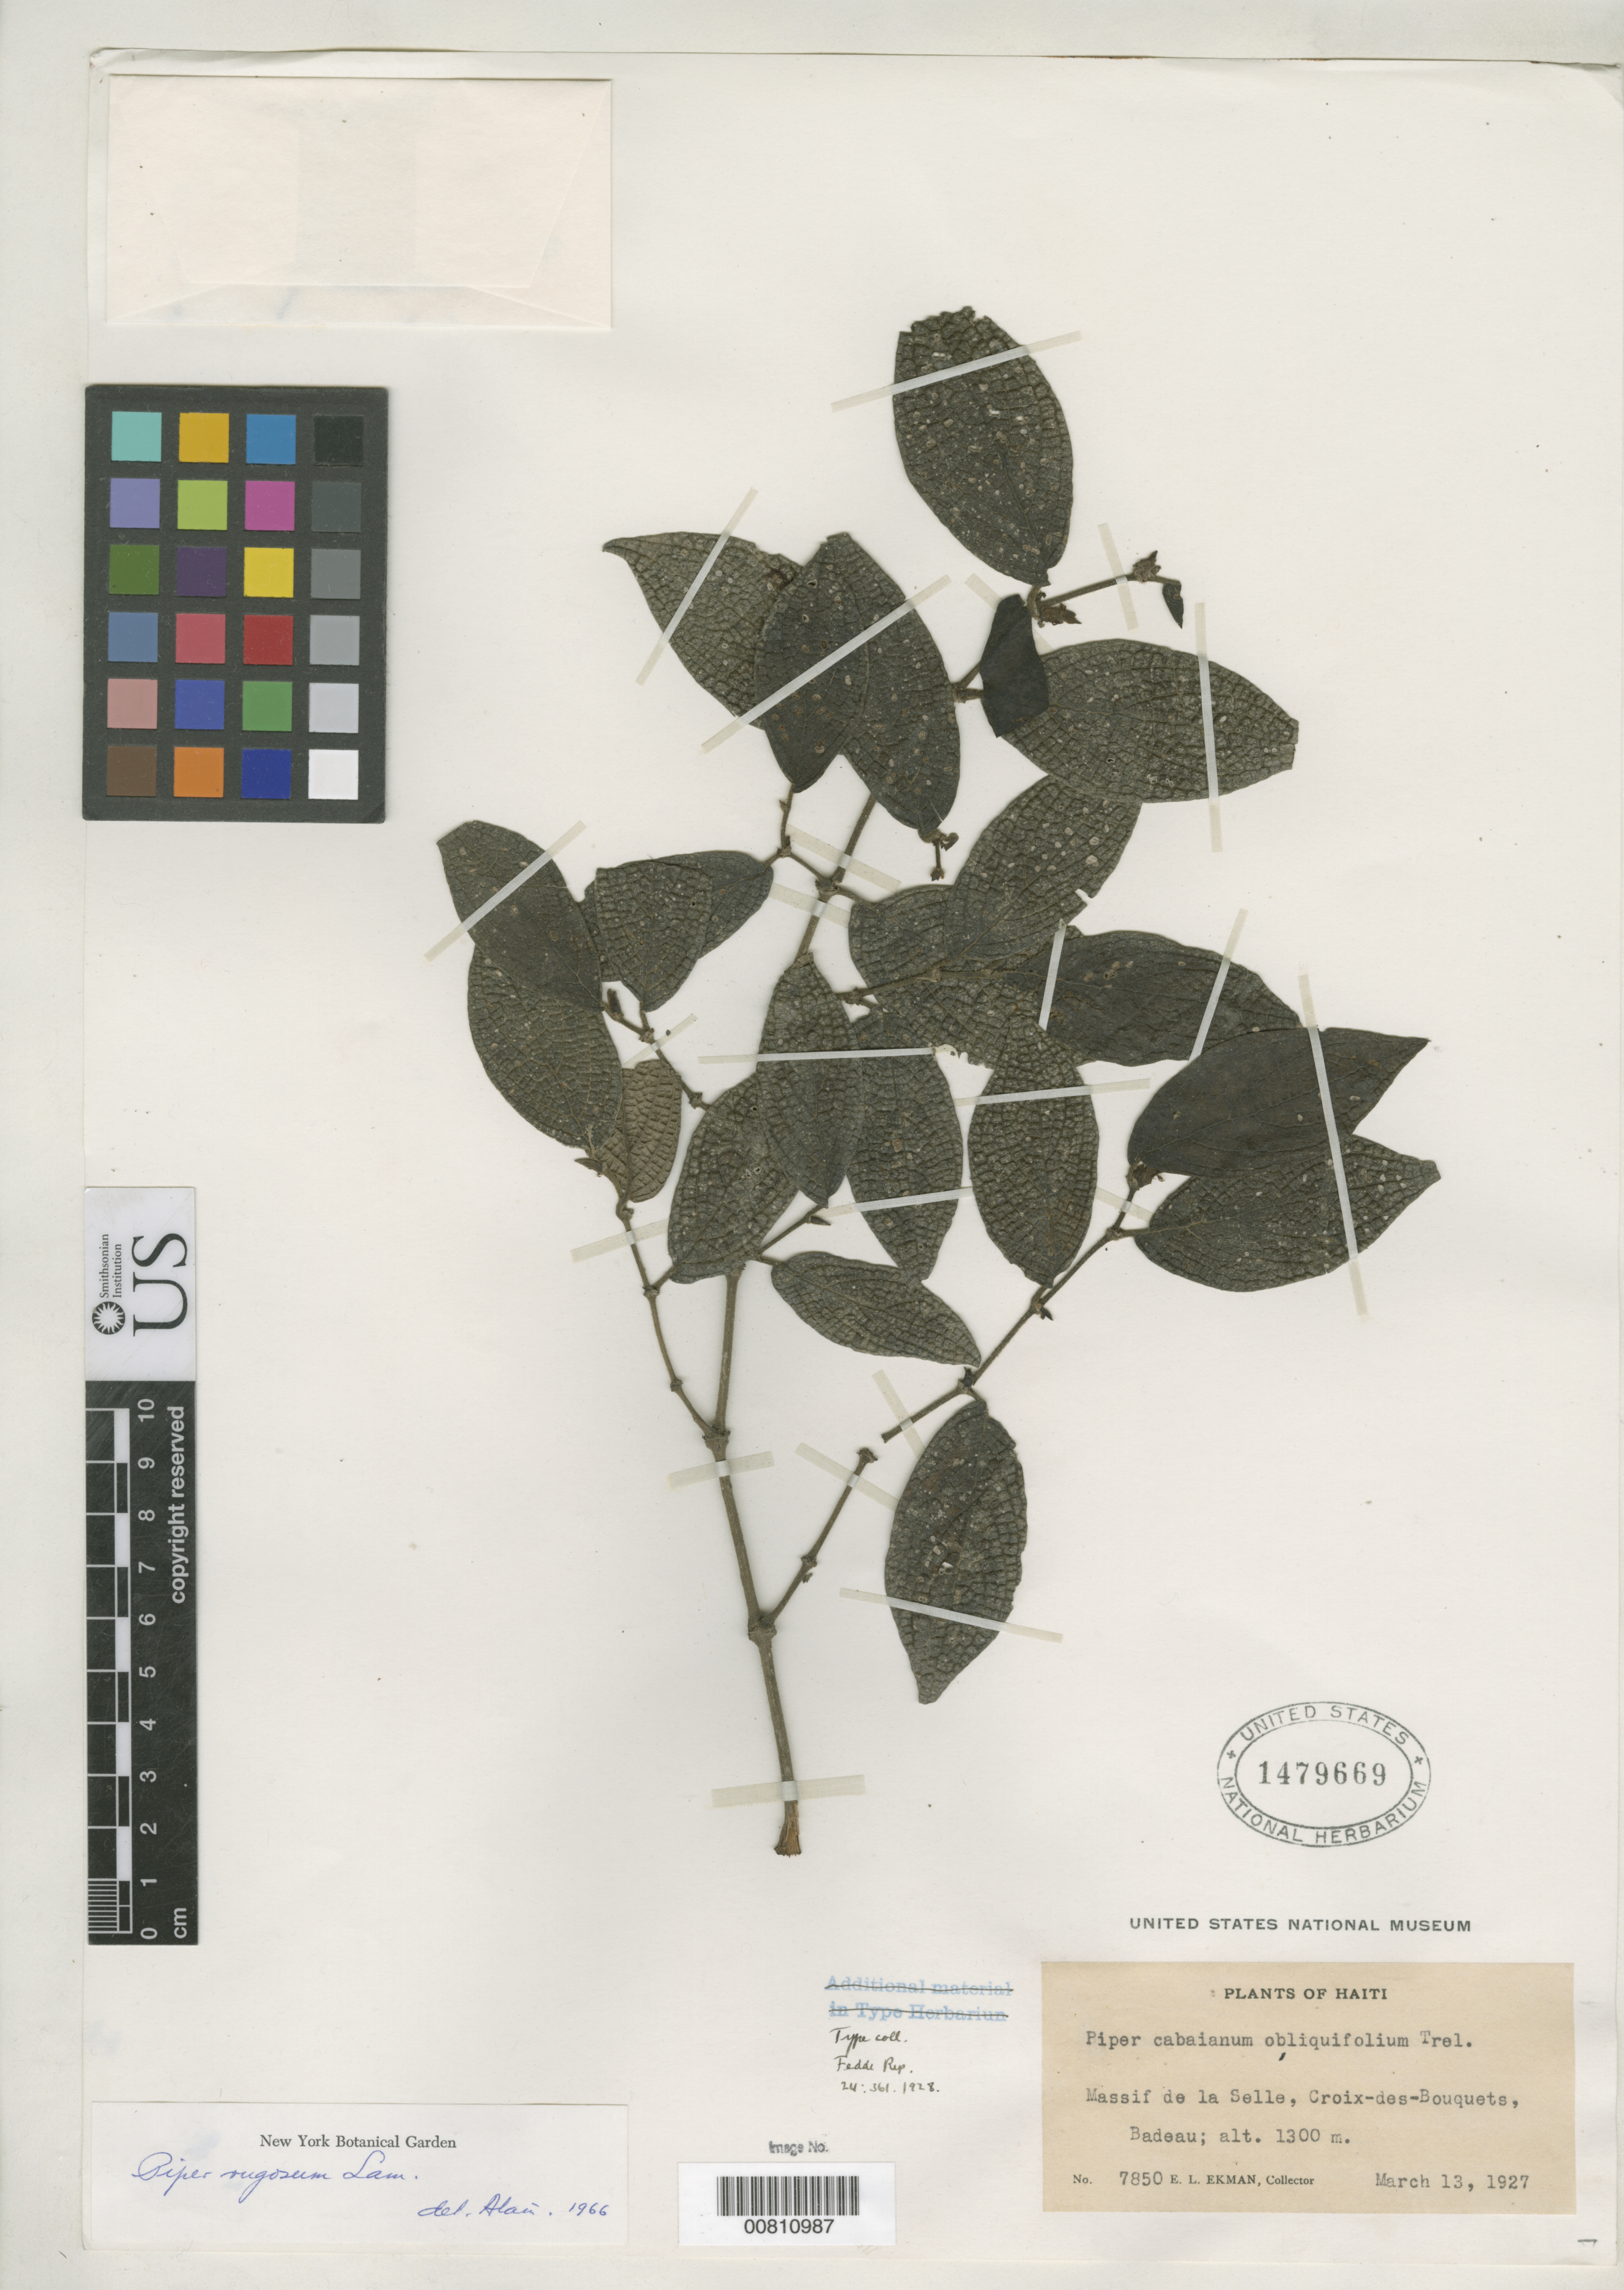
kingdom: Plantae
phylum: Tracheophyta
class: Magnoliopsida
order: Piperales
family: Piperaceae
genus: Piper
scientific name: Piper cabaianum var. obliquifolium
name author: Trel.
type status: Isotype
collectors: E. L. Ekman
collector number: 7850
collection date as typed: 13 Mar 1927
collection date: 1927-03-13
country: Haiti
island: Hispaniola Island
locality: Massif de la Selle, Croix-des-Bouquets, Badeau.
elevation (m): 1300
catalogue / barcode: US 1479669